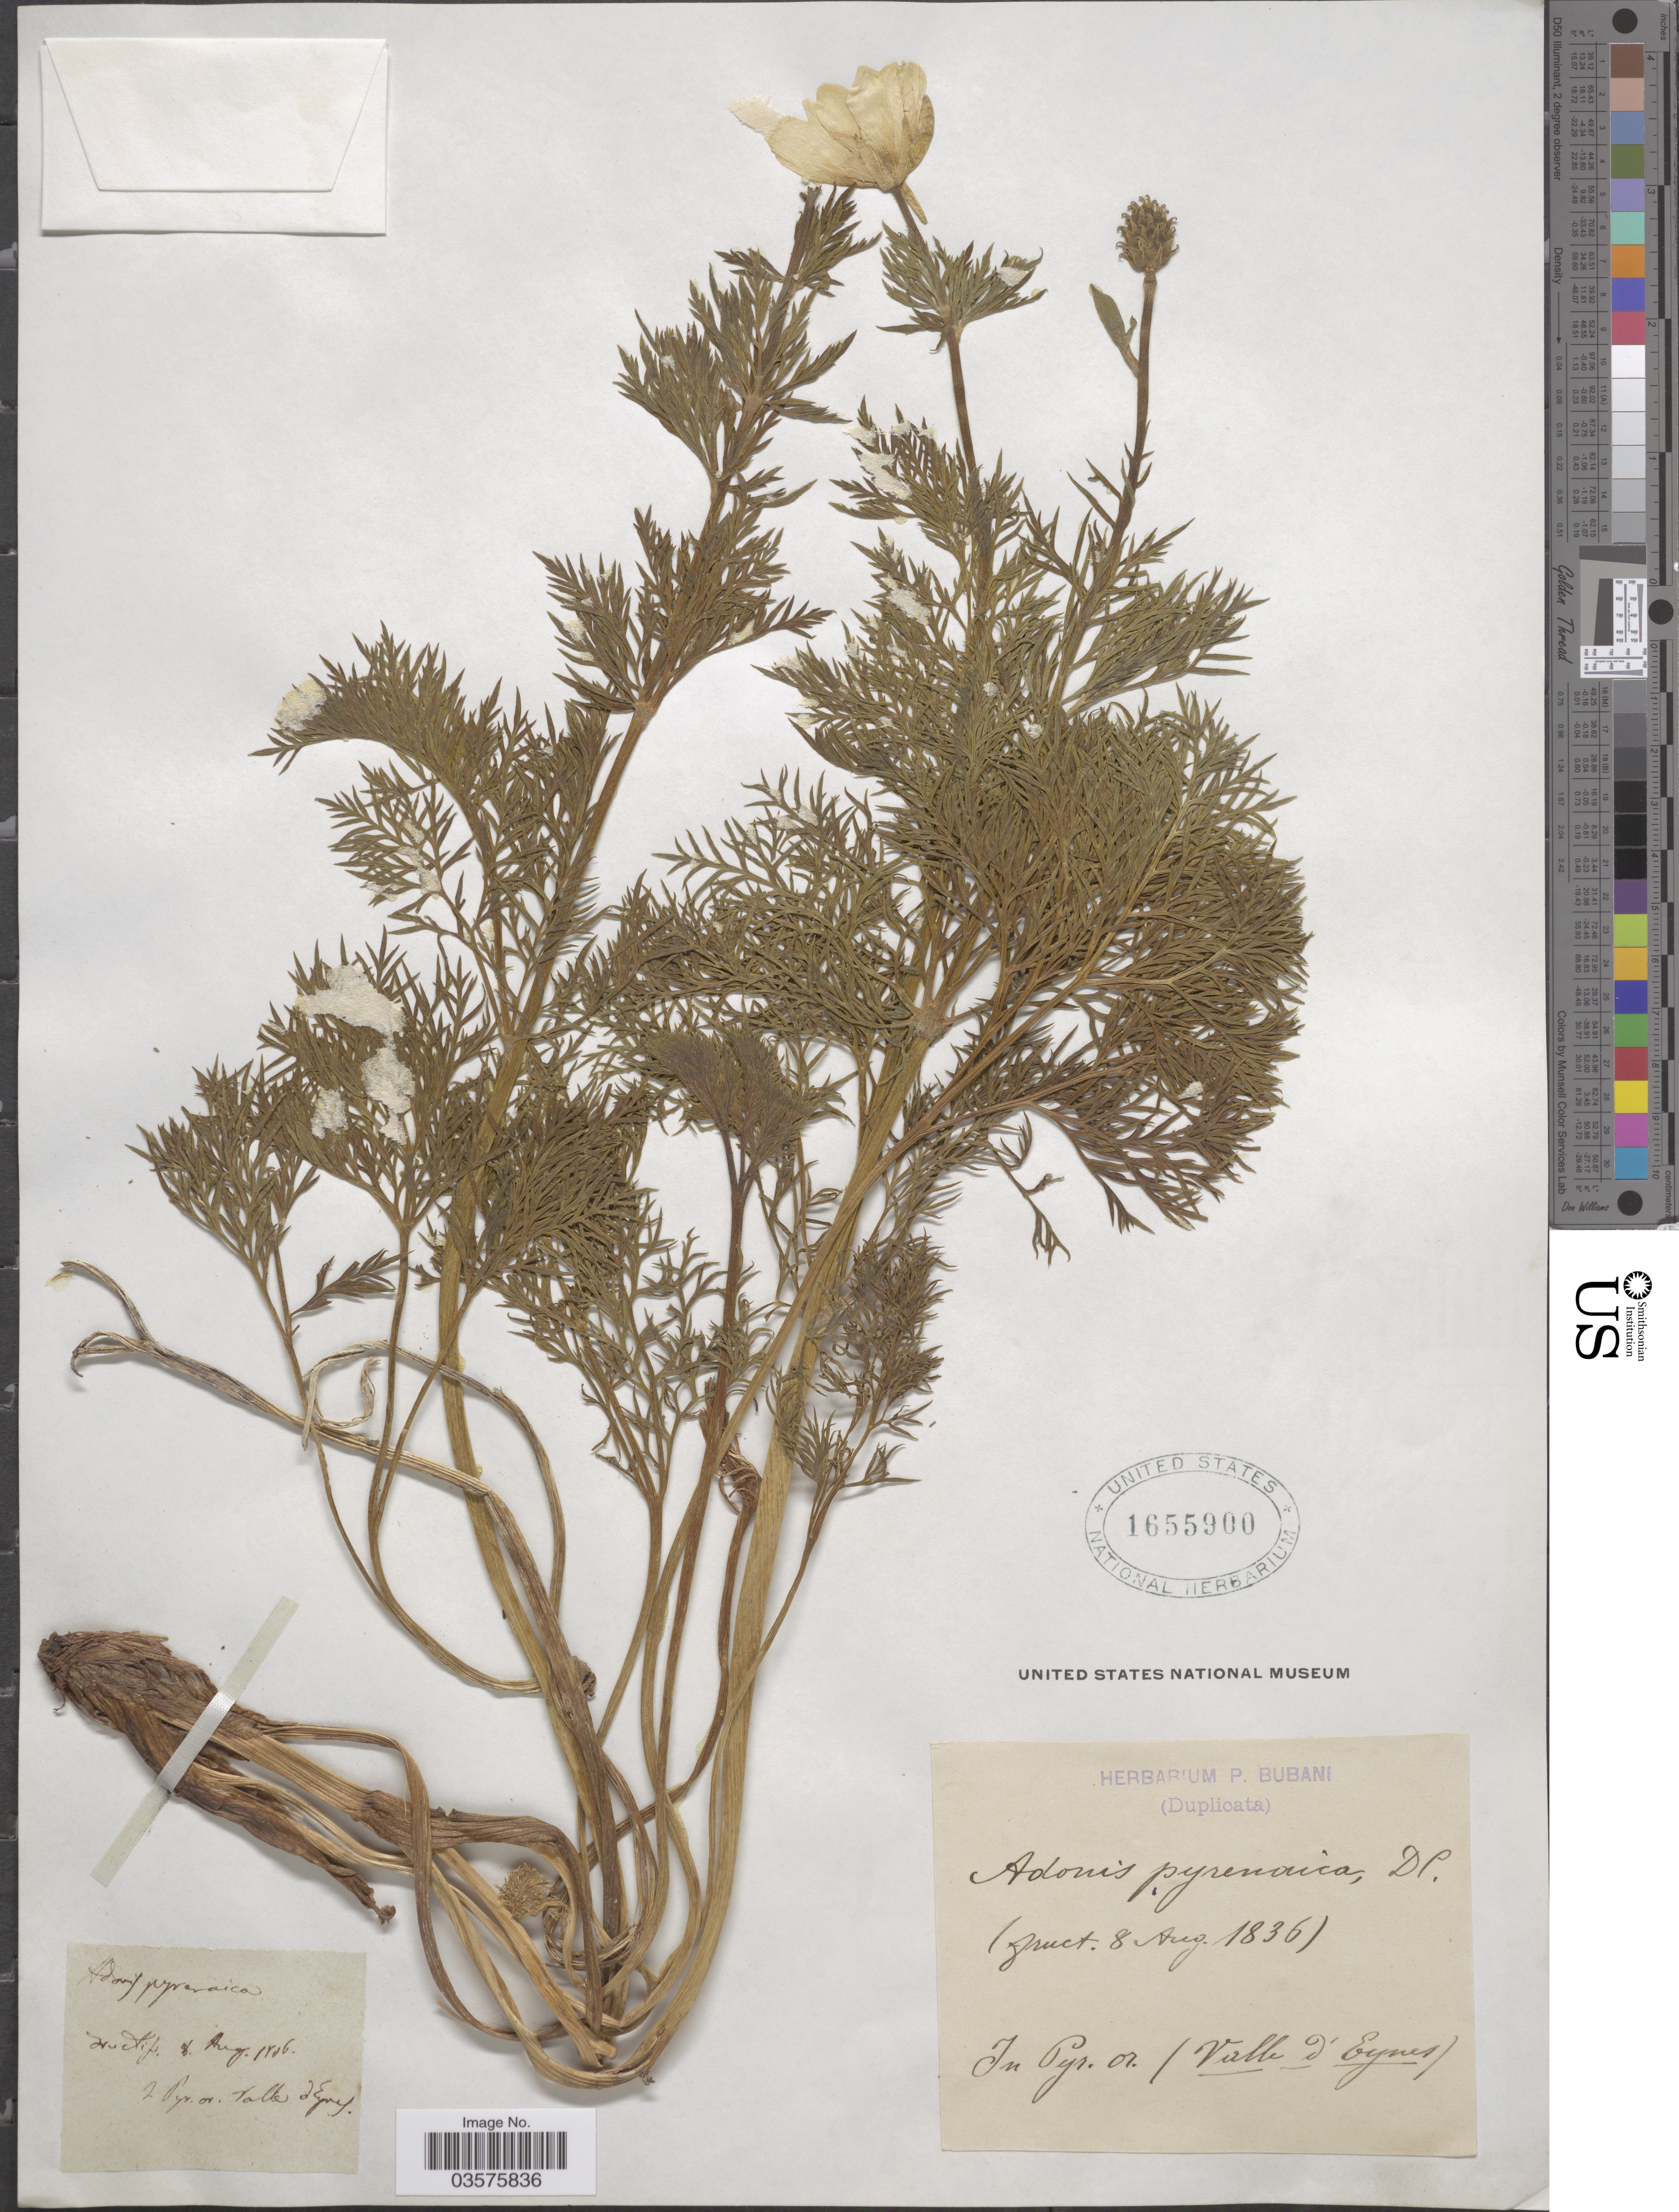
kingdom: Plantae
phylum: Tracheophyta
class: Magnoliopsida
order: Ranunculales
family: Ranunculaceae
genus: Adonis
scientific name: Adonis pyrenaica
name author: DC.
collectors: ex herb. P. Bubani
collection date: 1836-08-08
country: France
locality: In Pyr. or. (Valle d' Eynes)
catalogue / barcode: US 1655900